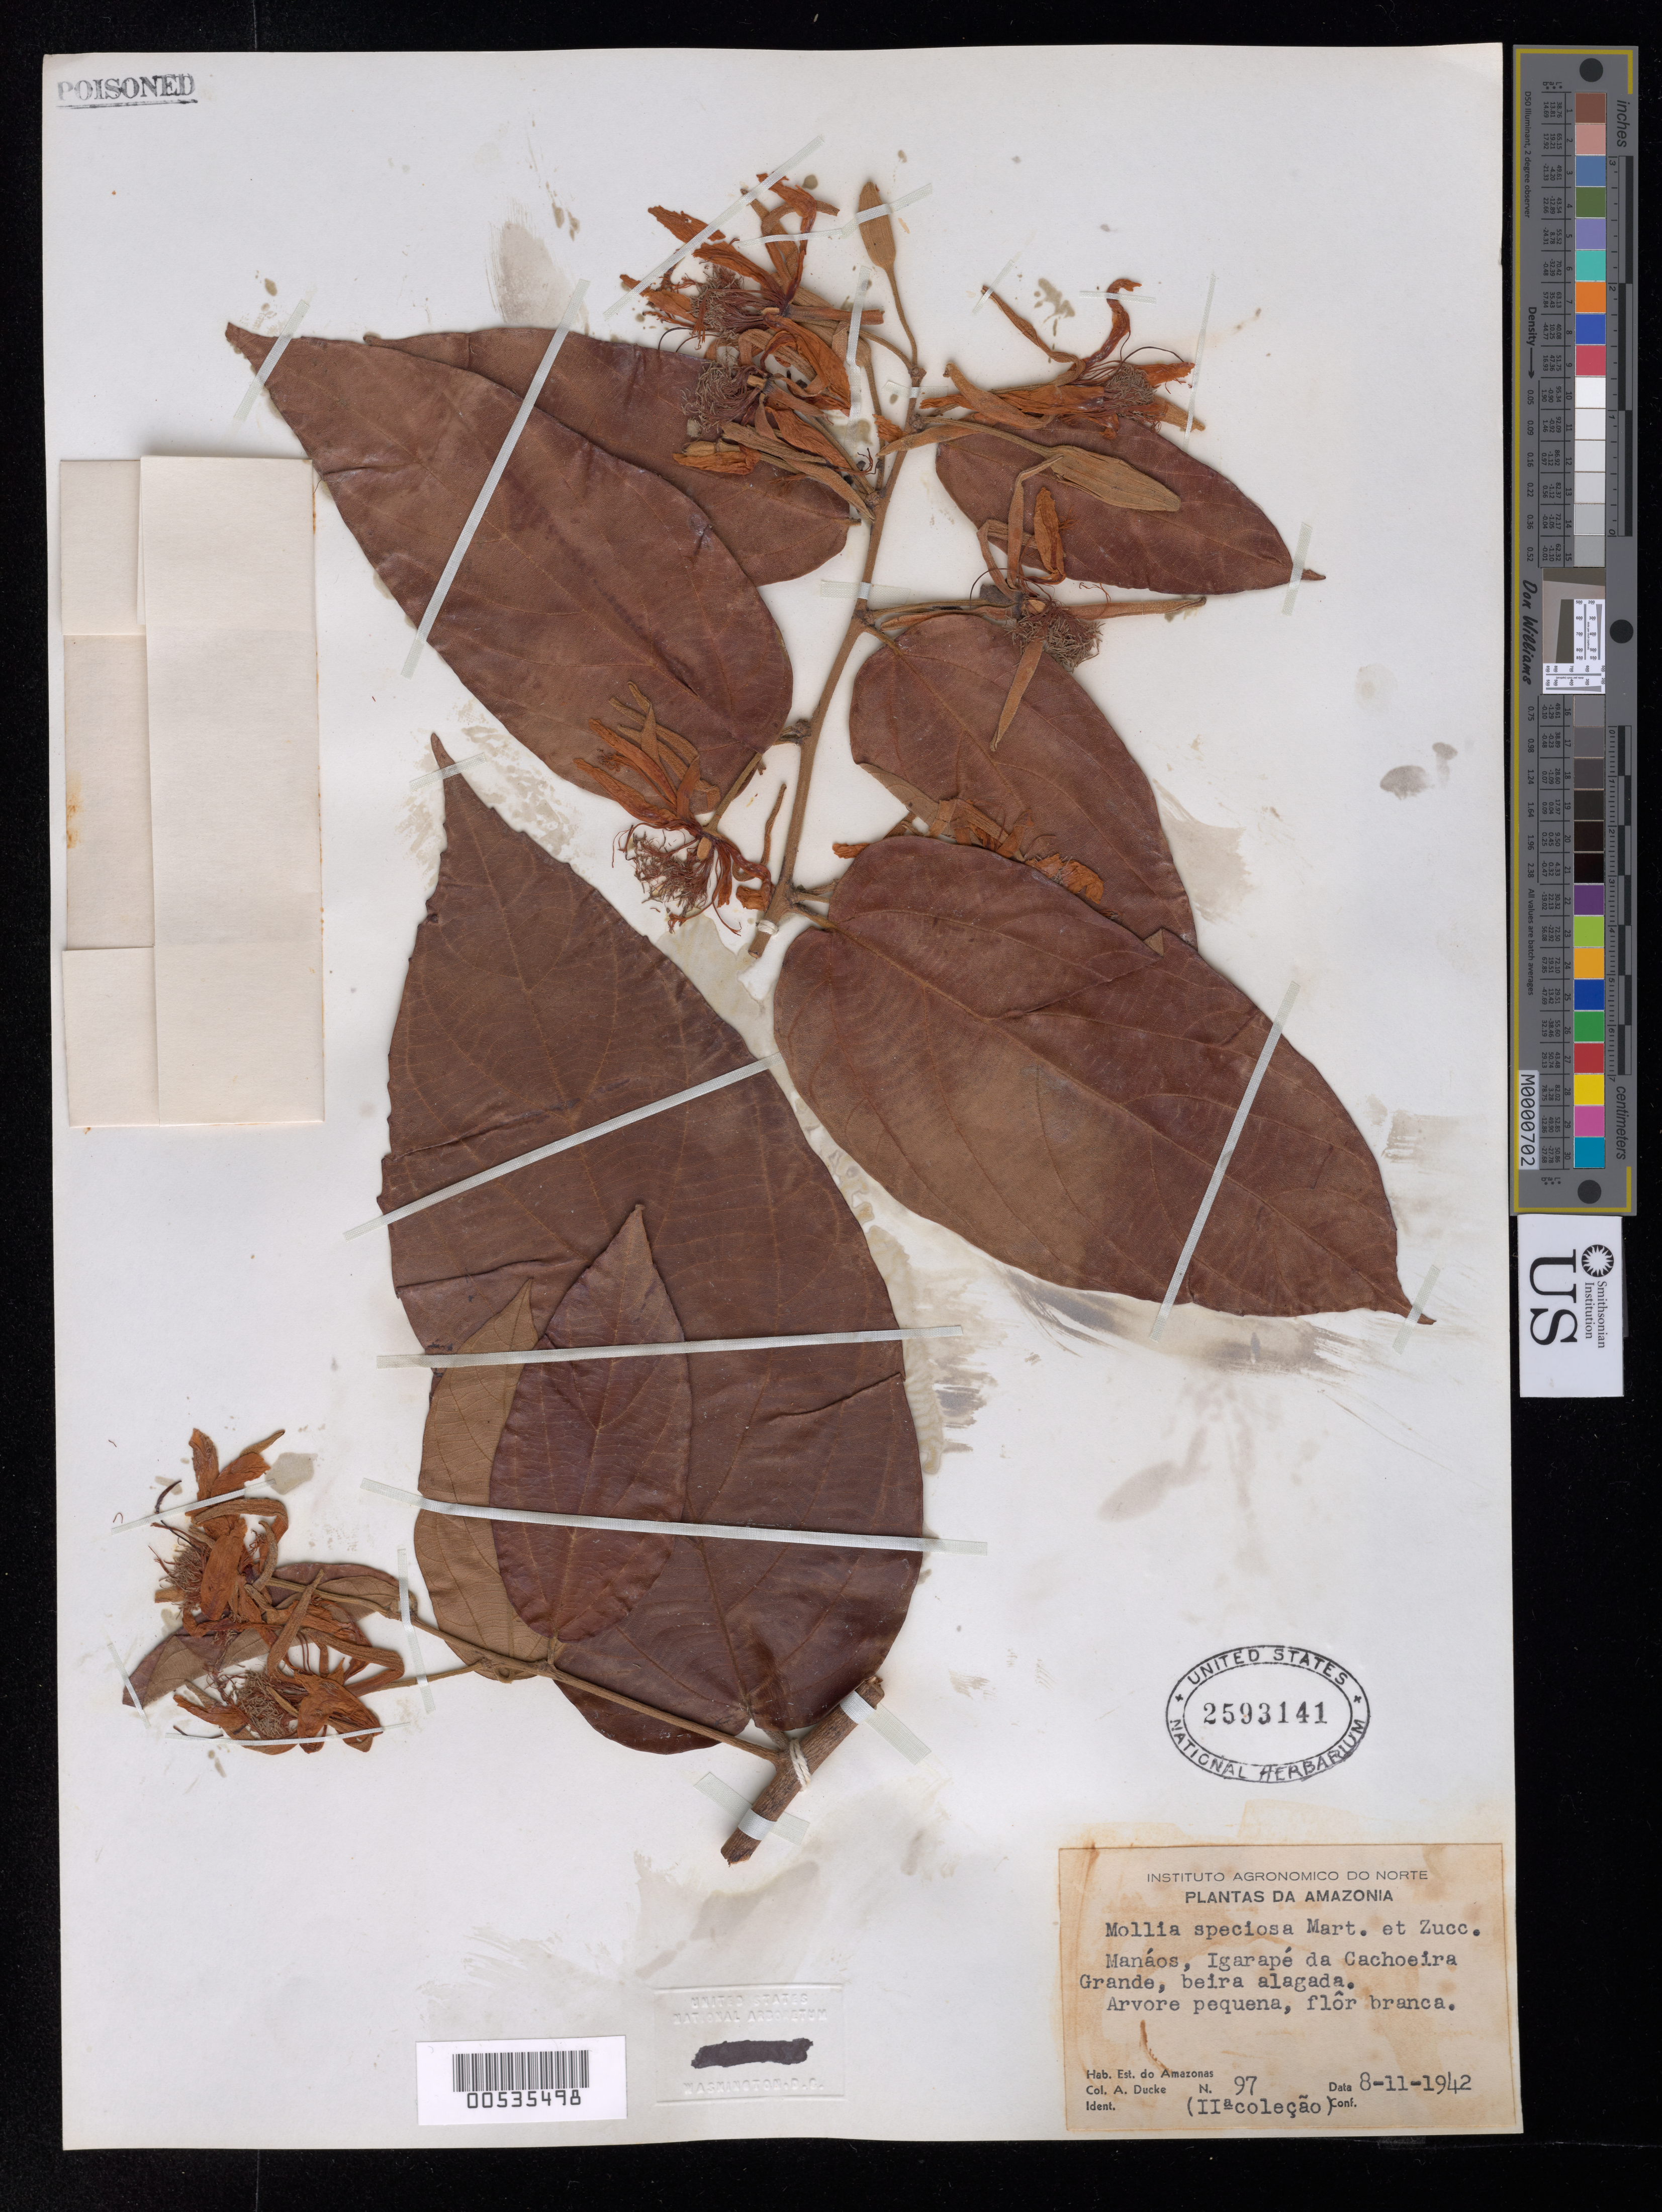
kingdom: Plantae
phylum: Tracheophyta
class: Magnoliopsida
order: Malvales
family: Malvaceae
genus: Mollia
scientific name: Mollia speciosa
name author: Mart.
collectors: A. Ducke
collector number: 97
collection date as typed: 08 Nov 1942 or 11 Aug 1942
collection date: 1942-08-11 or 1942-11-08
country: Brazil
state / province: Amazonas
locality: Manáos, Igarapé da Cachoeira Grande, beira alagada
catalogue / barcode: US 2593141